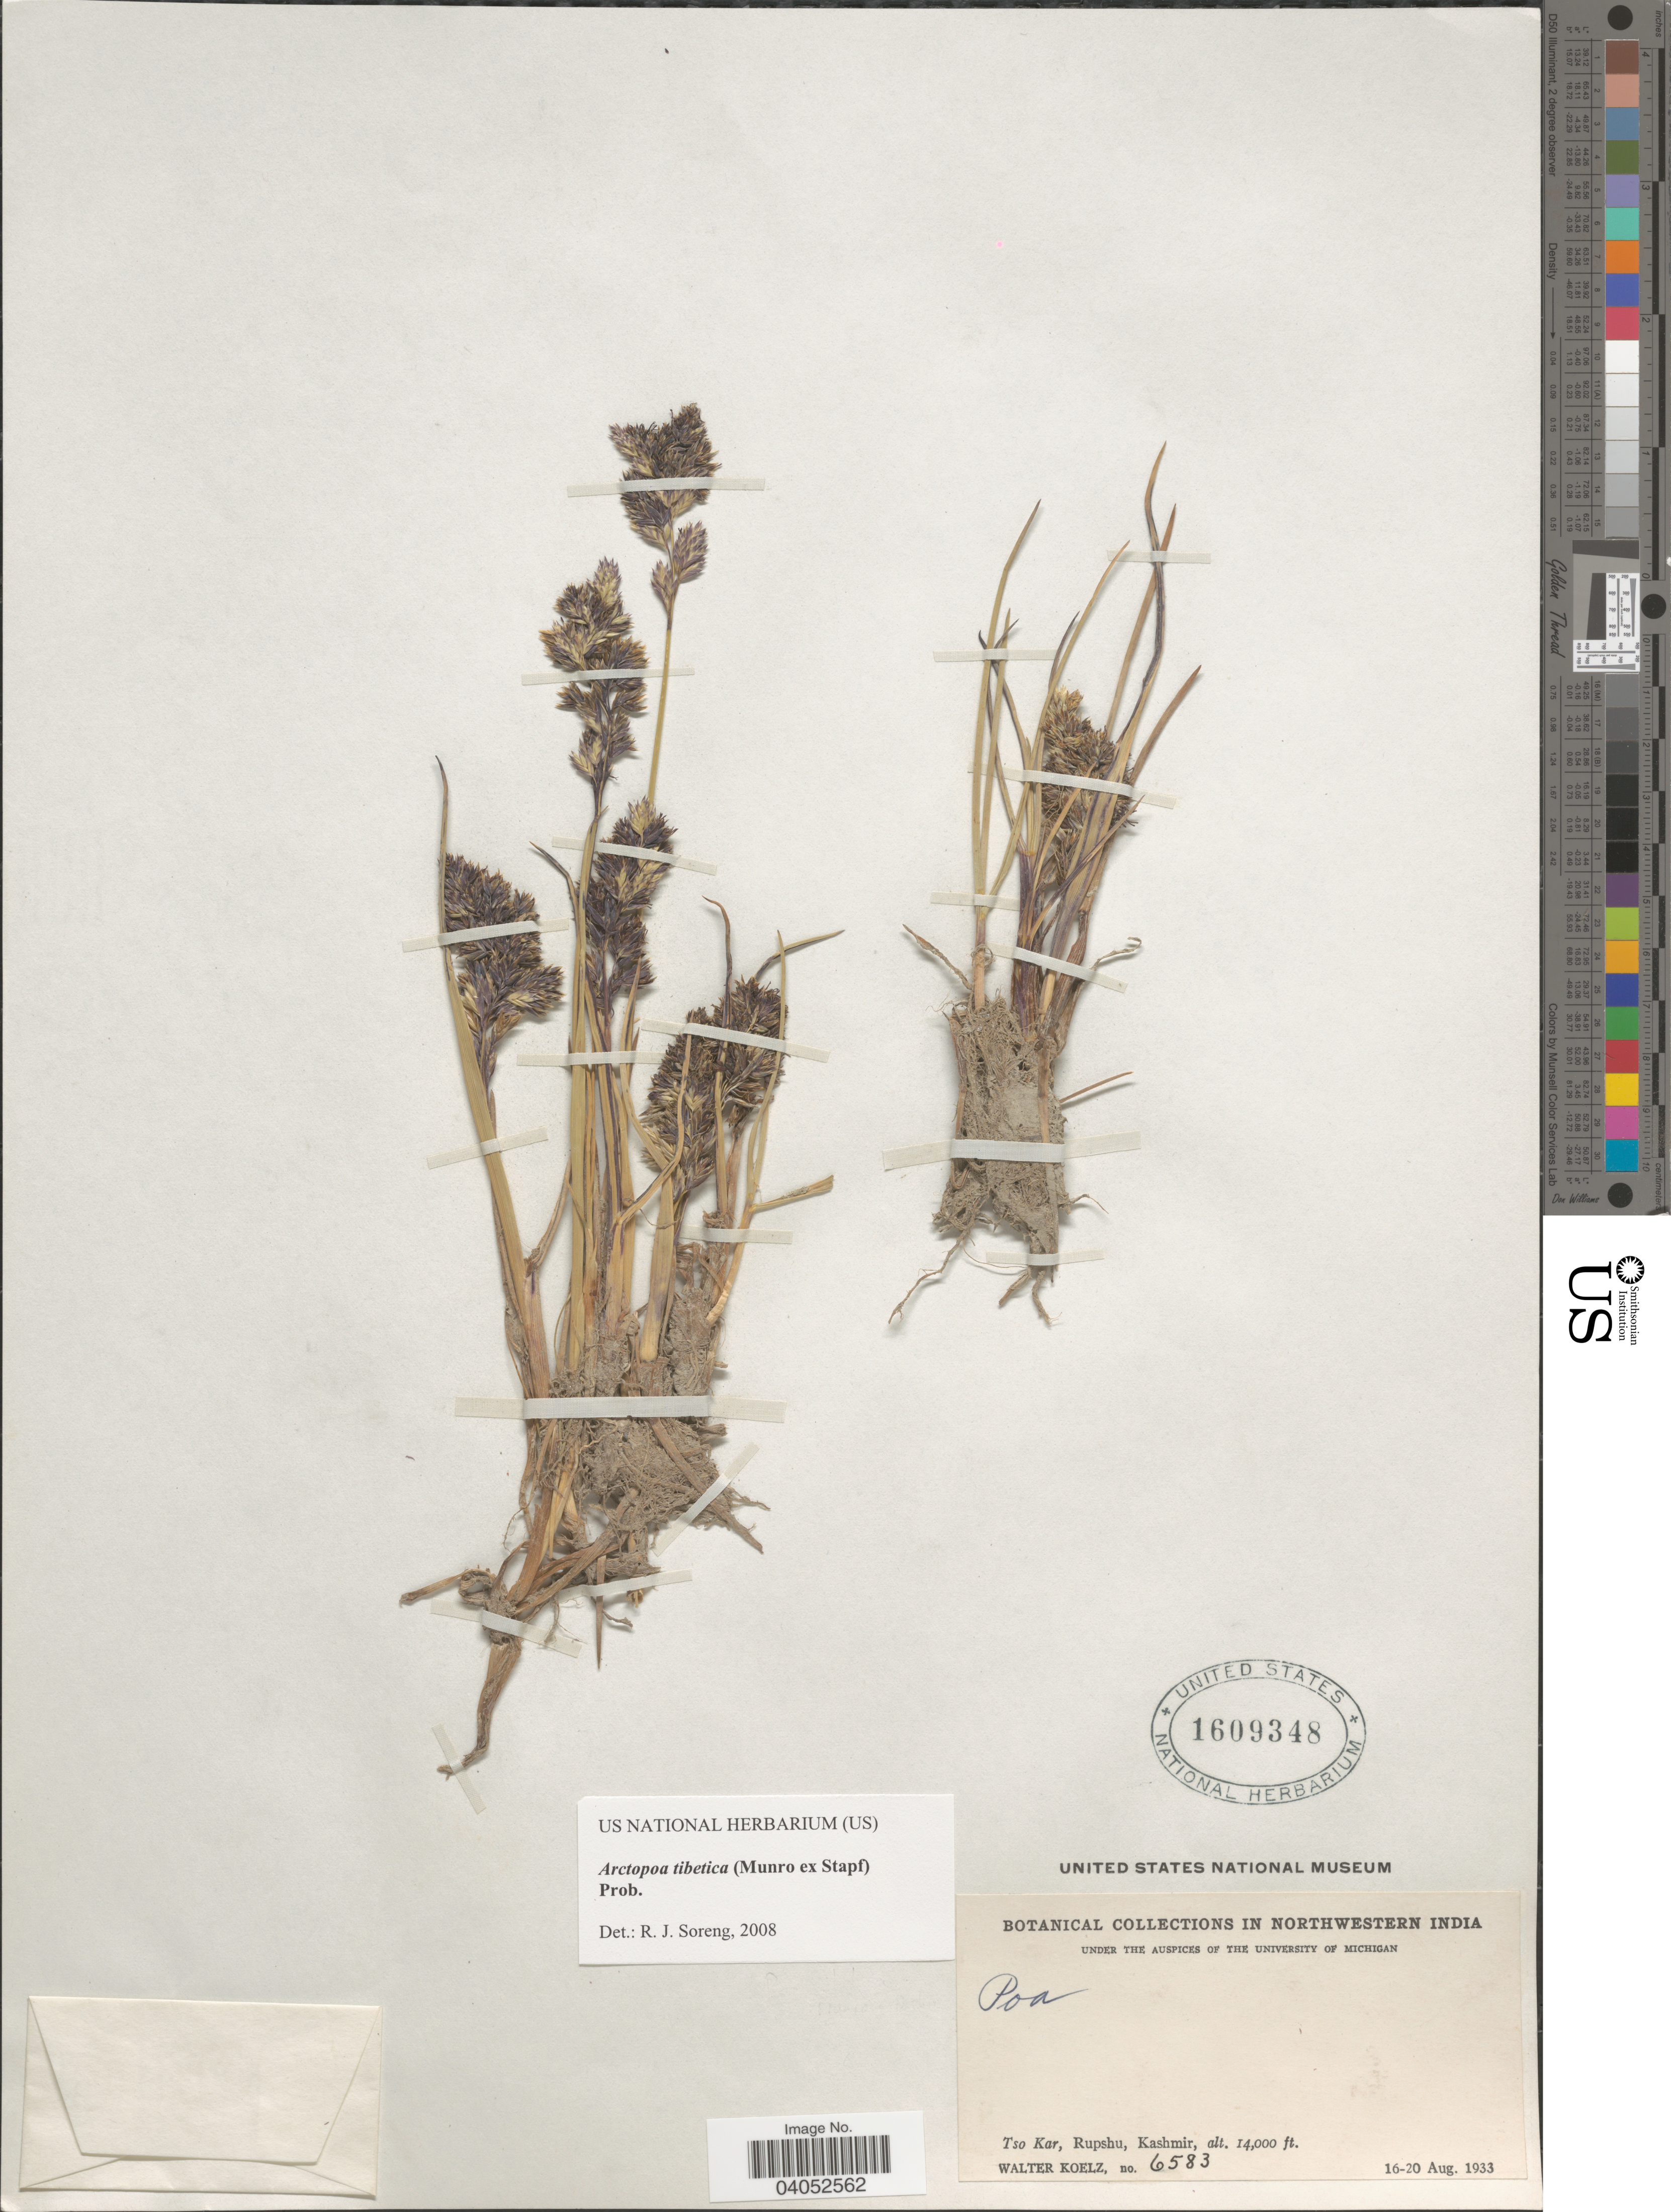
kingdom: Plantae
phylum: Tracheophyta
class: Liliopsida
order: Poales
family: Poaceae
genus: Arctopoa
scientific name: Arctopoa tibetica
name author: (Munro ex Stapf) Prob.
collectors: W. N. Koelz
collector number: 6583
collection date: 1933-08-16/1933-08-20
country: India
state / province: Jammu and Kashmir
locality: Northwestern India. Tso Kar, Rupshu, Kashmir.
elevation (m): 4267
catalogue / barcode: US 1609348